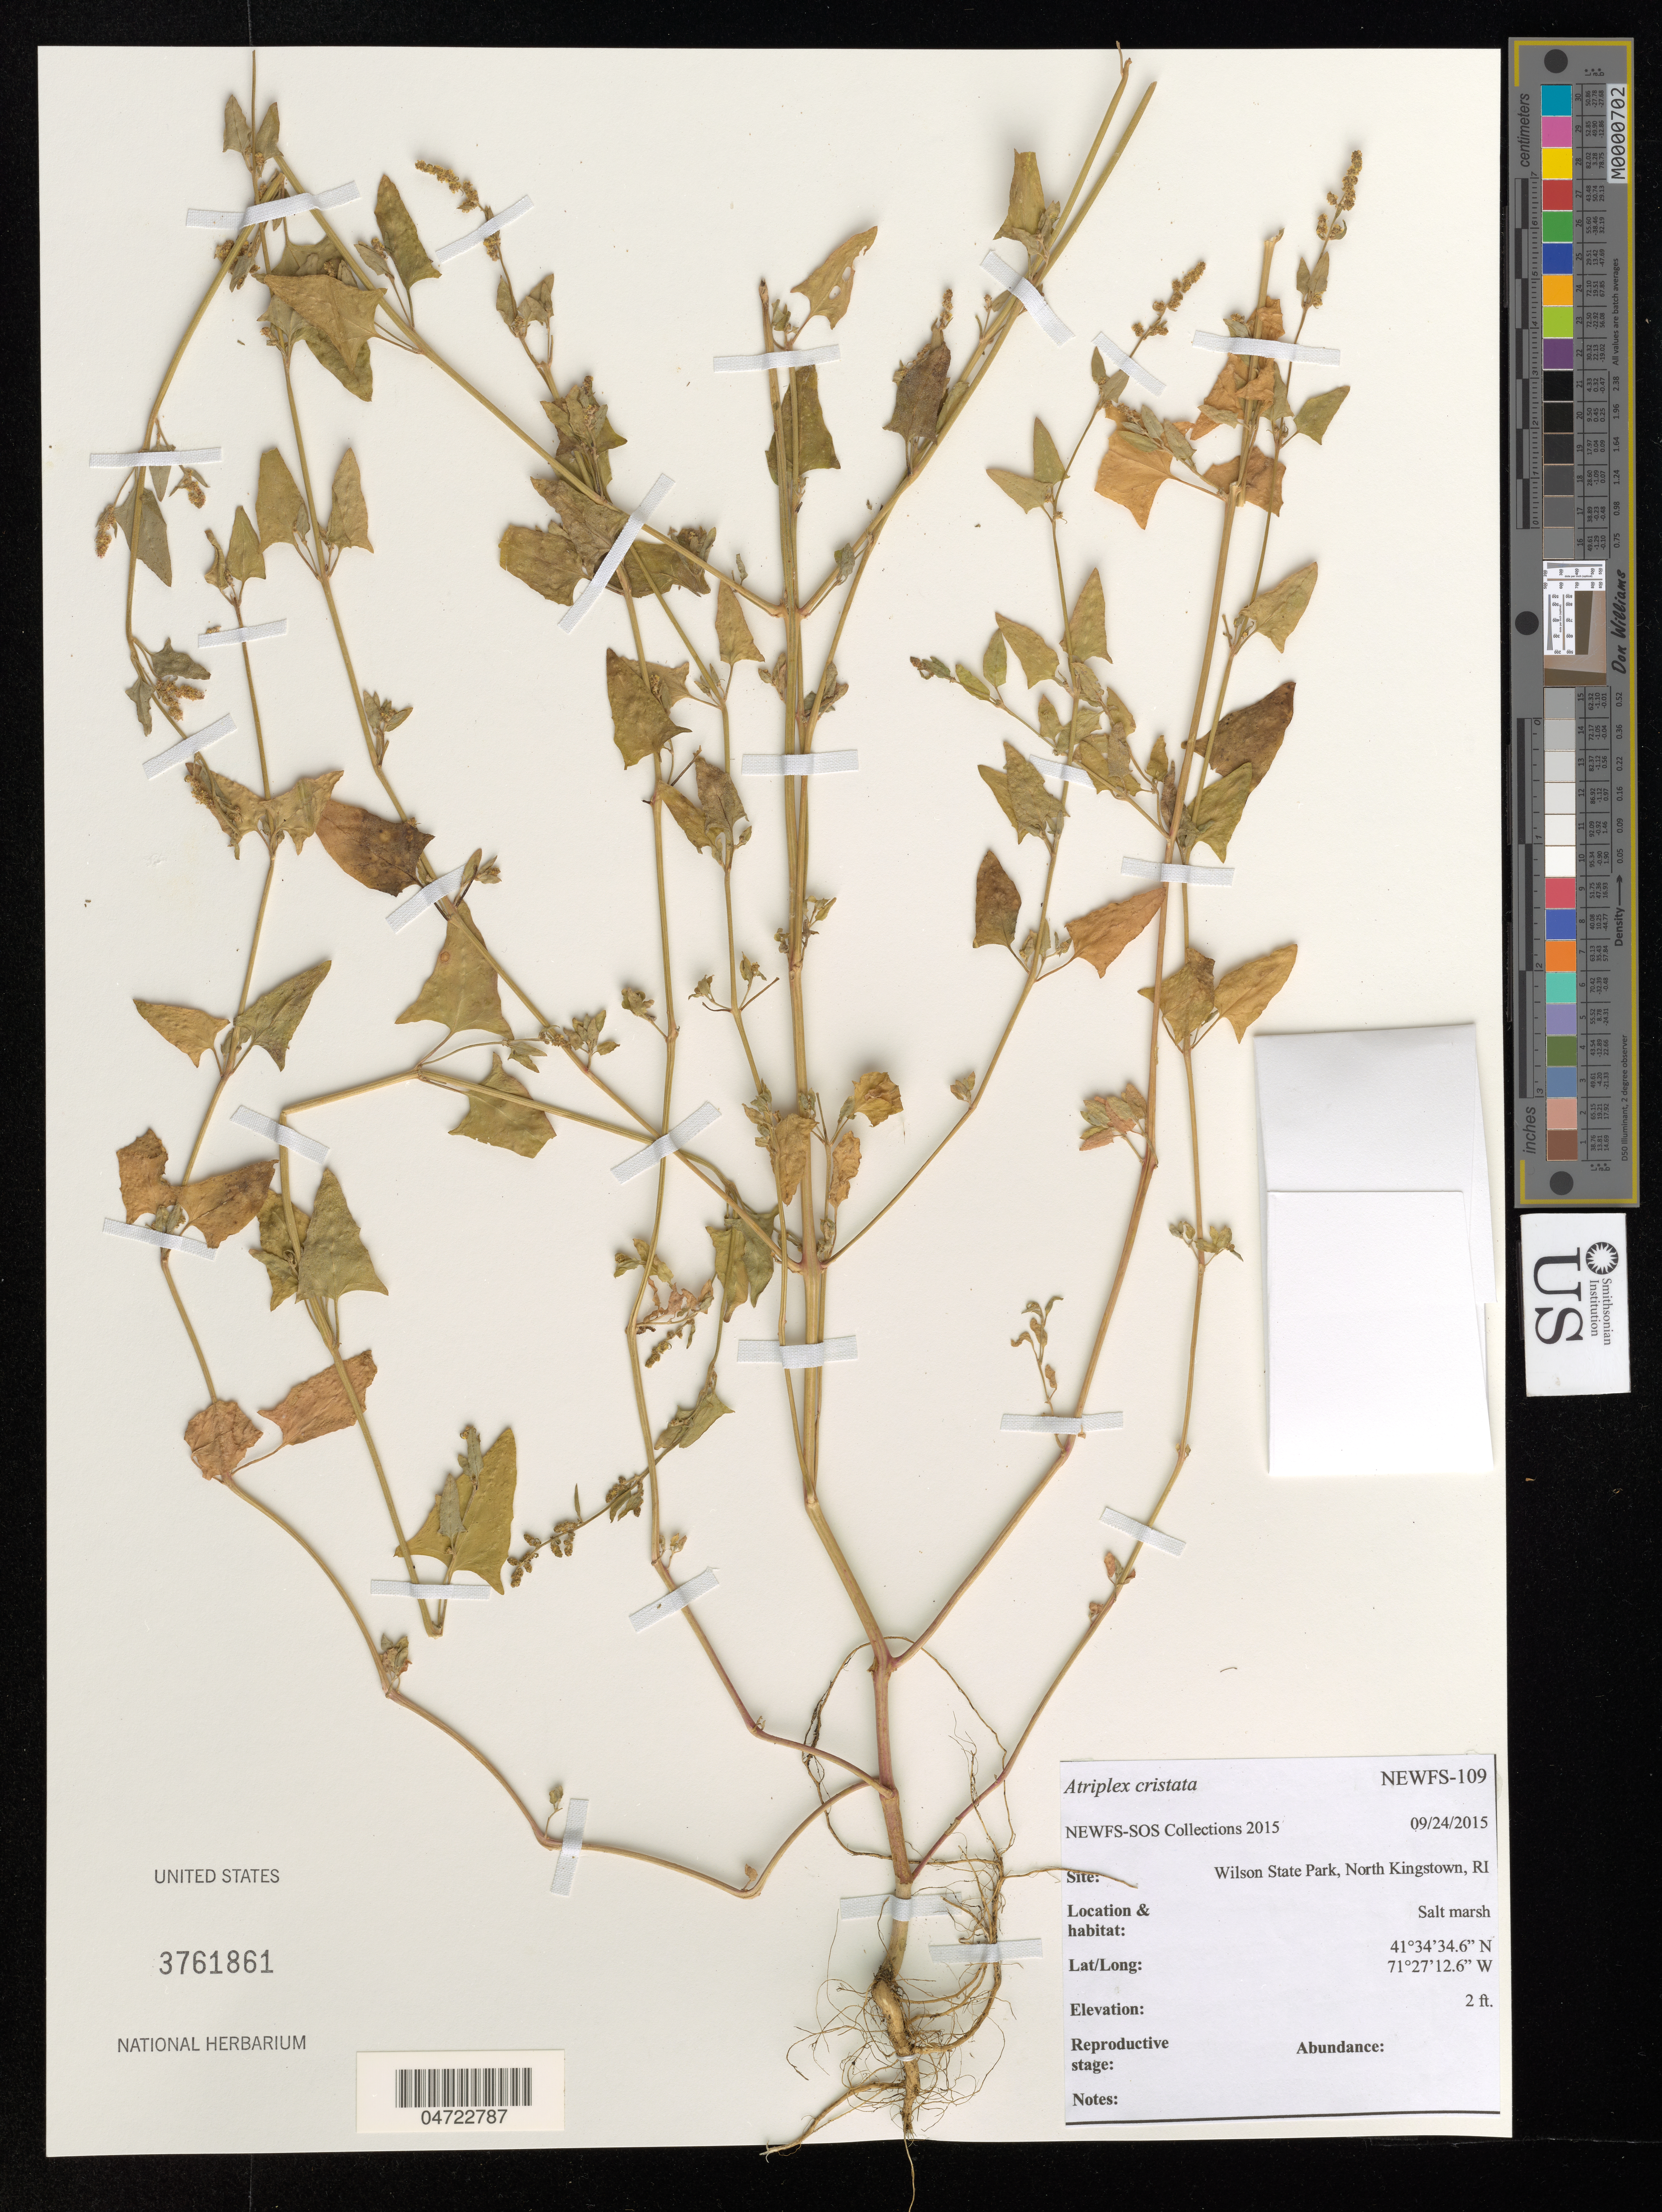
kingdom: Plantae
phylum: Tracheophyta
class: Magnoliopsida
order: Caryophyllales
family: Amaranthaceae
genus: Atriplex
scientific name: Atriplex cristata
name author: Humb. & Bonpl. ex Willd.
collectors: NEWFS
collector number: NEWFS-109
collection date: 2015-09-24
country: United States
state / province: Rhode Island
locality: Wilson State Park, North Kingstown.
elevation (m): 1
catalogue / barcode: US 3761861